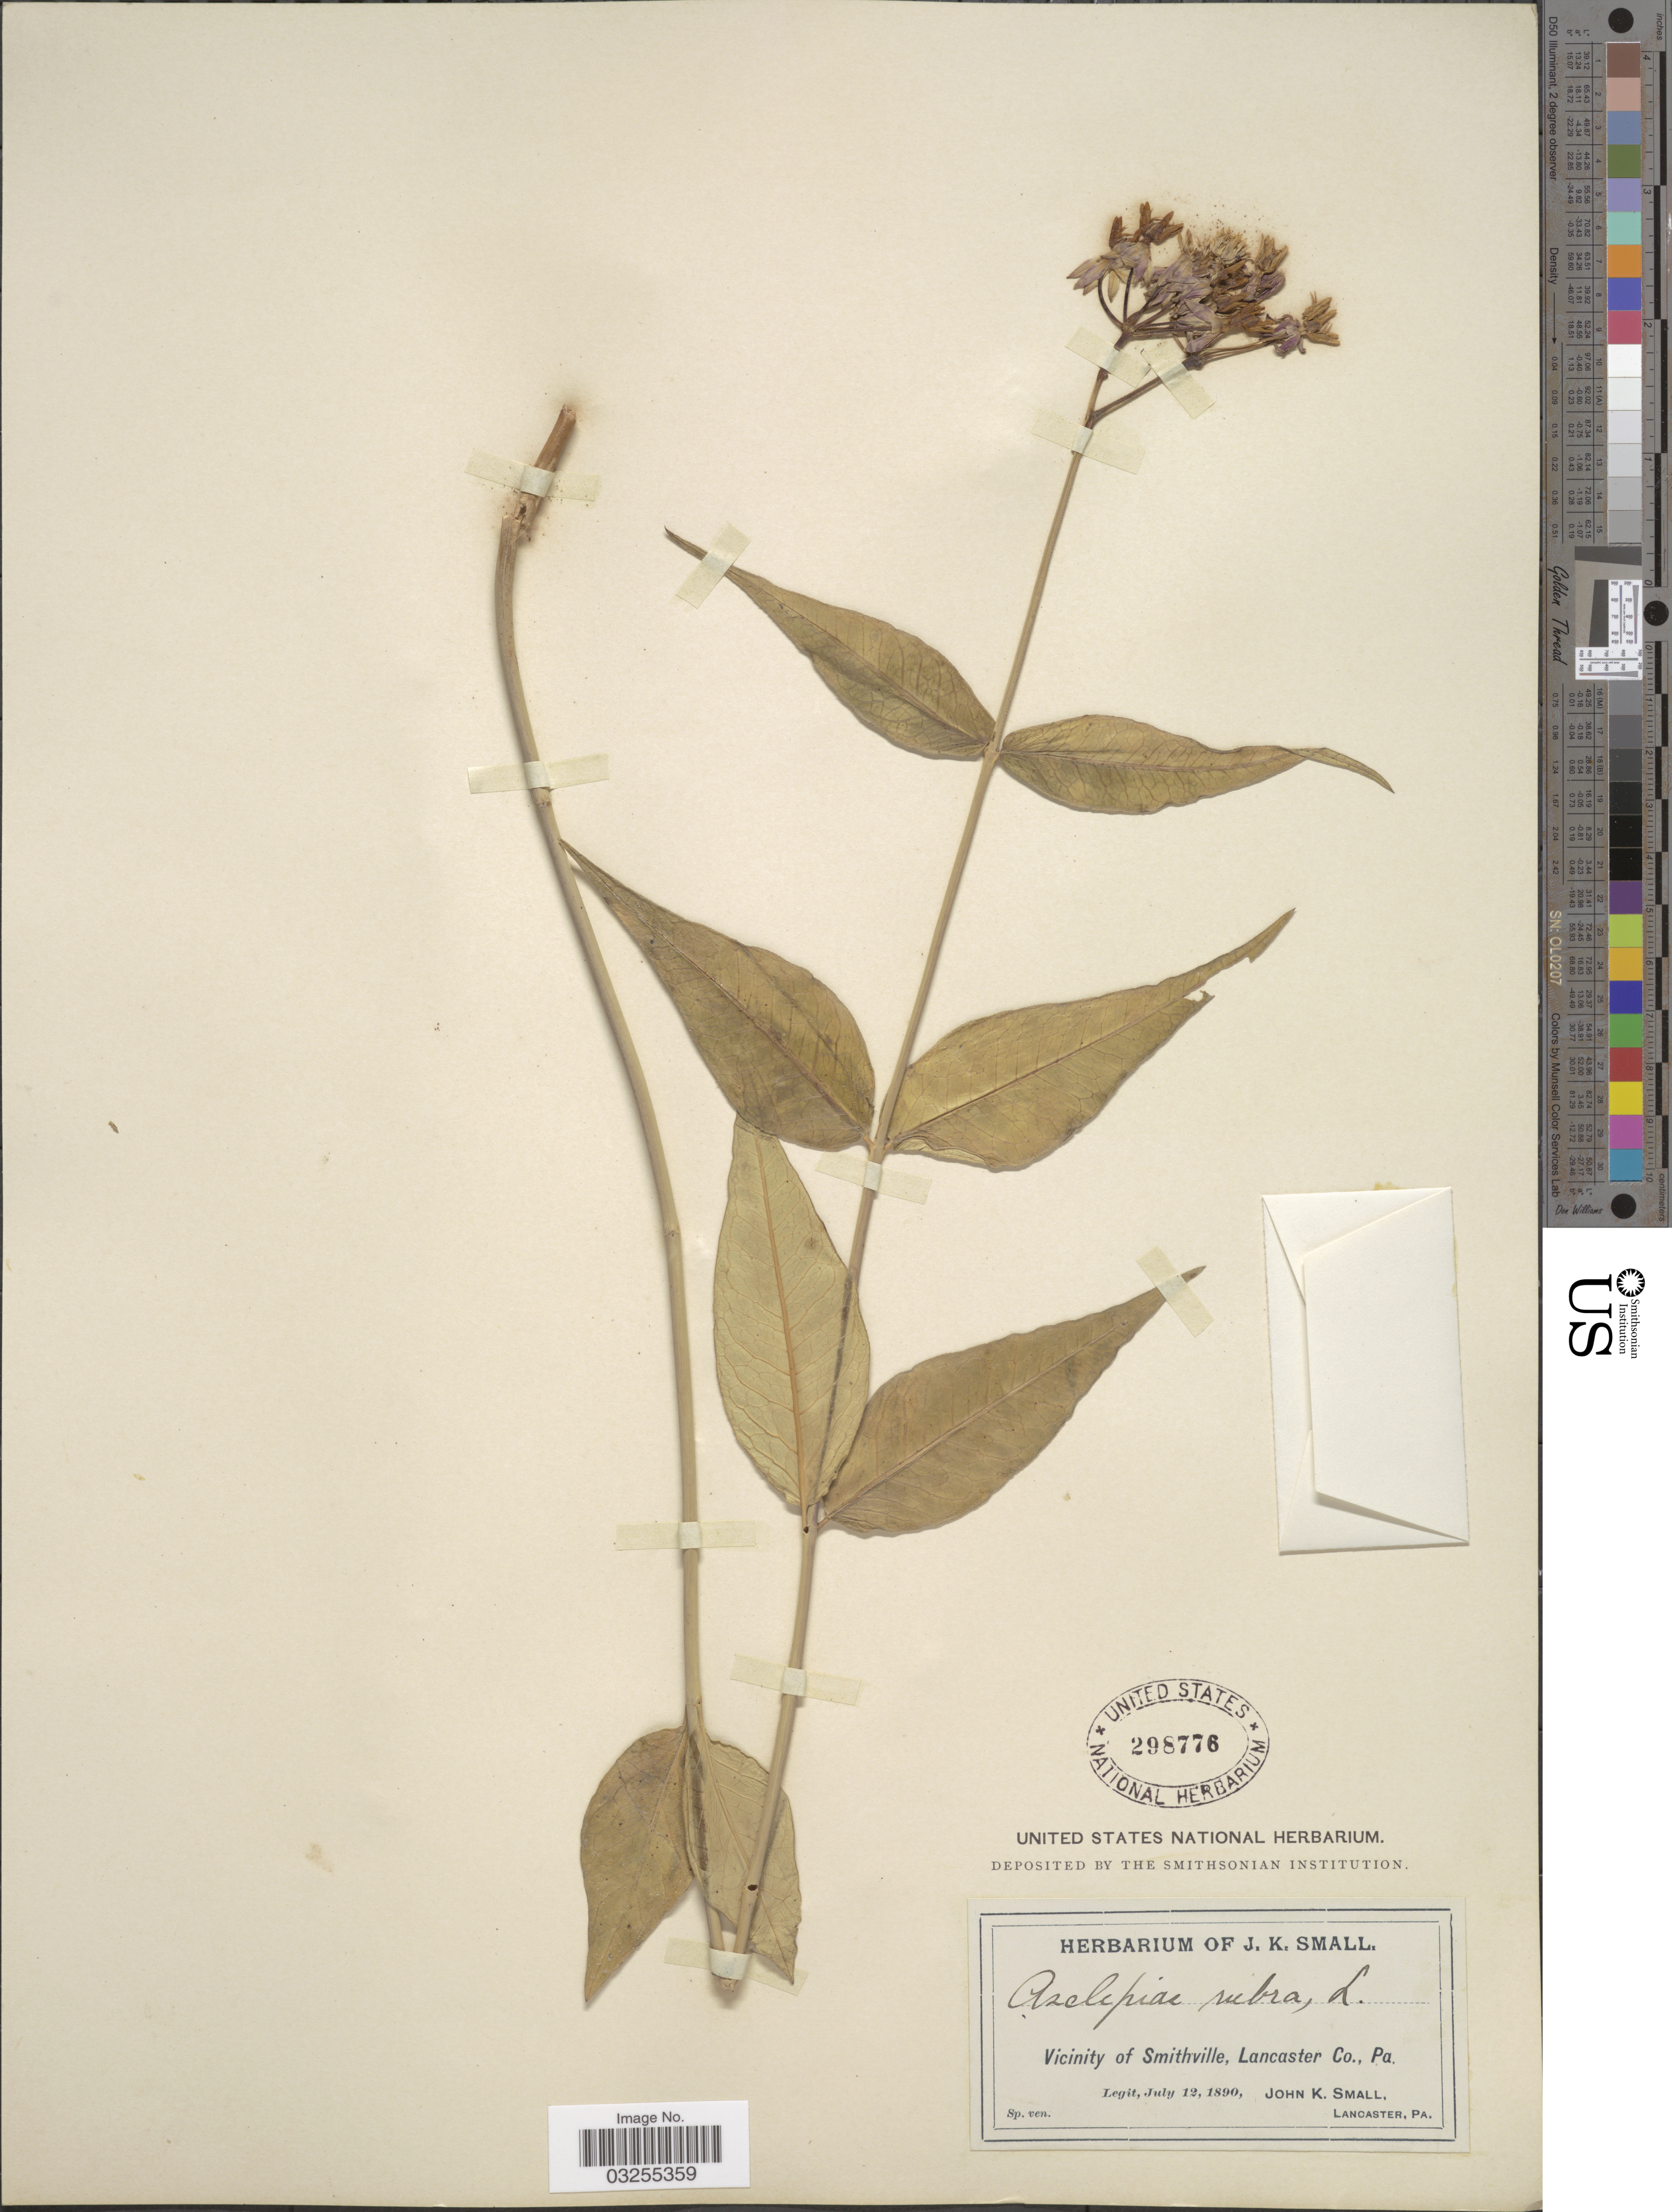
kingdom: Plantae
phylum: Tracheophyta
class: Magnoliopsida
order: Gentianales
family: Apocynaceae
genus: Asclepias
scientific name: Asclepias rubra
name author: L.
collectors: J. K. Small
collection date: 1890-07-12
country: United States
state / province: Pennsylvania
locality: Vicinity of Smithville, Lancaster Co.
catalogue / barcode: US 298776